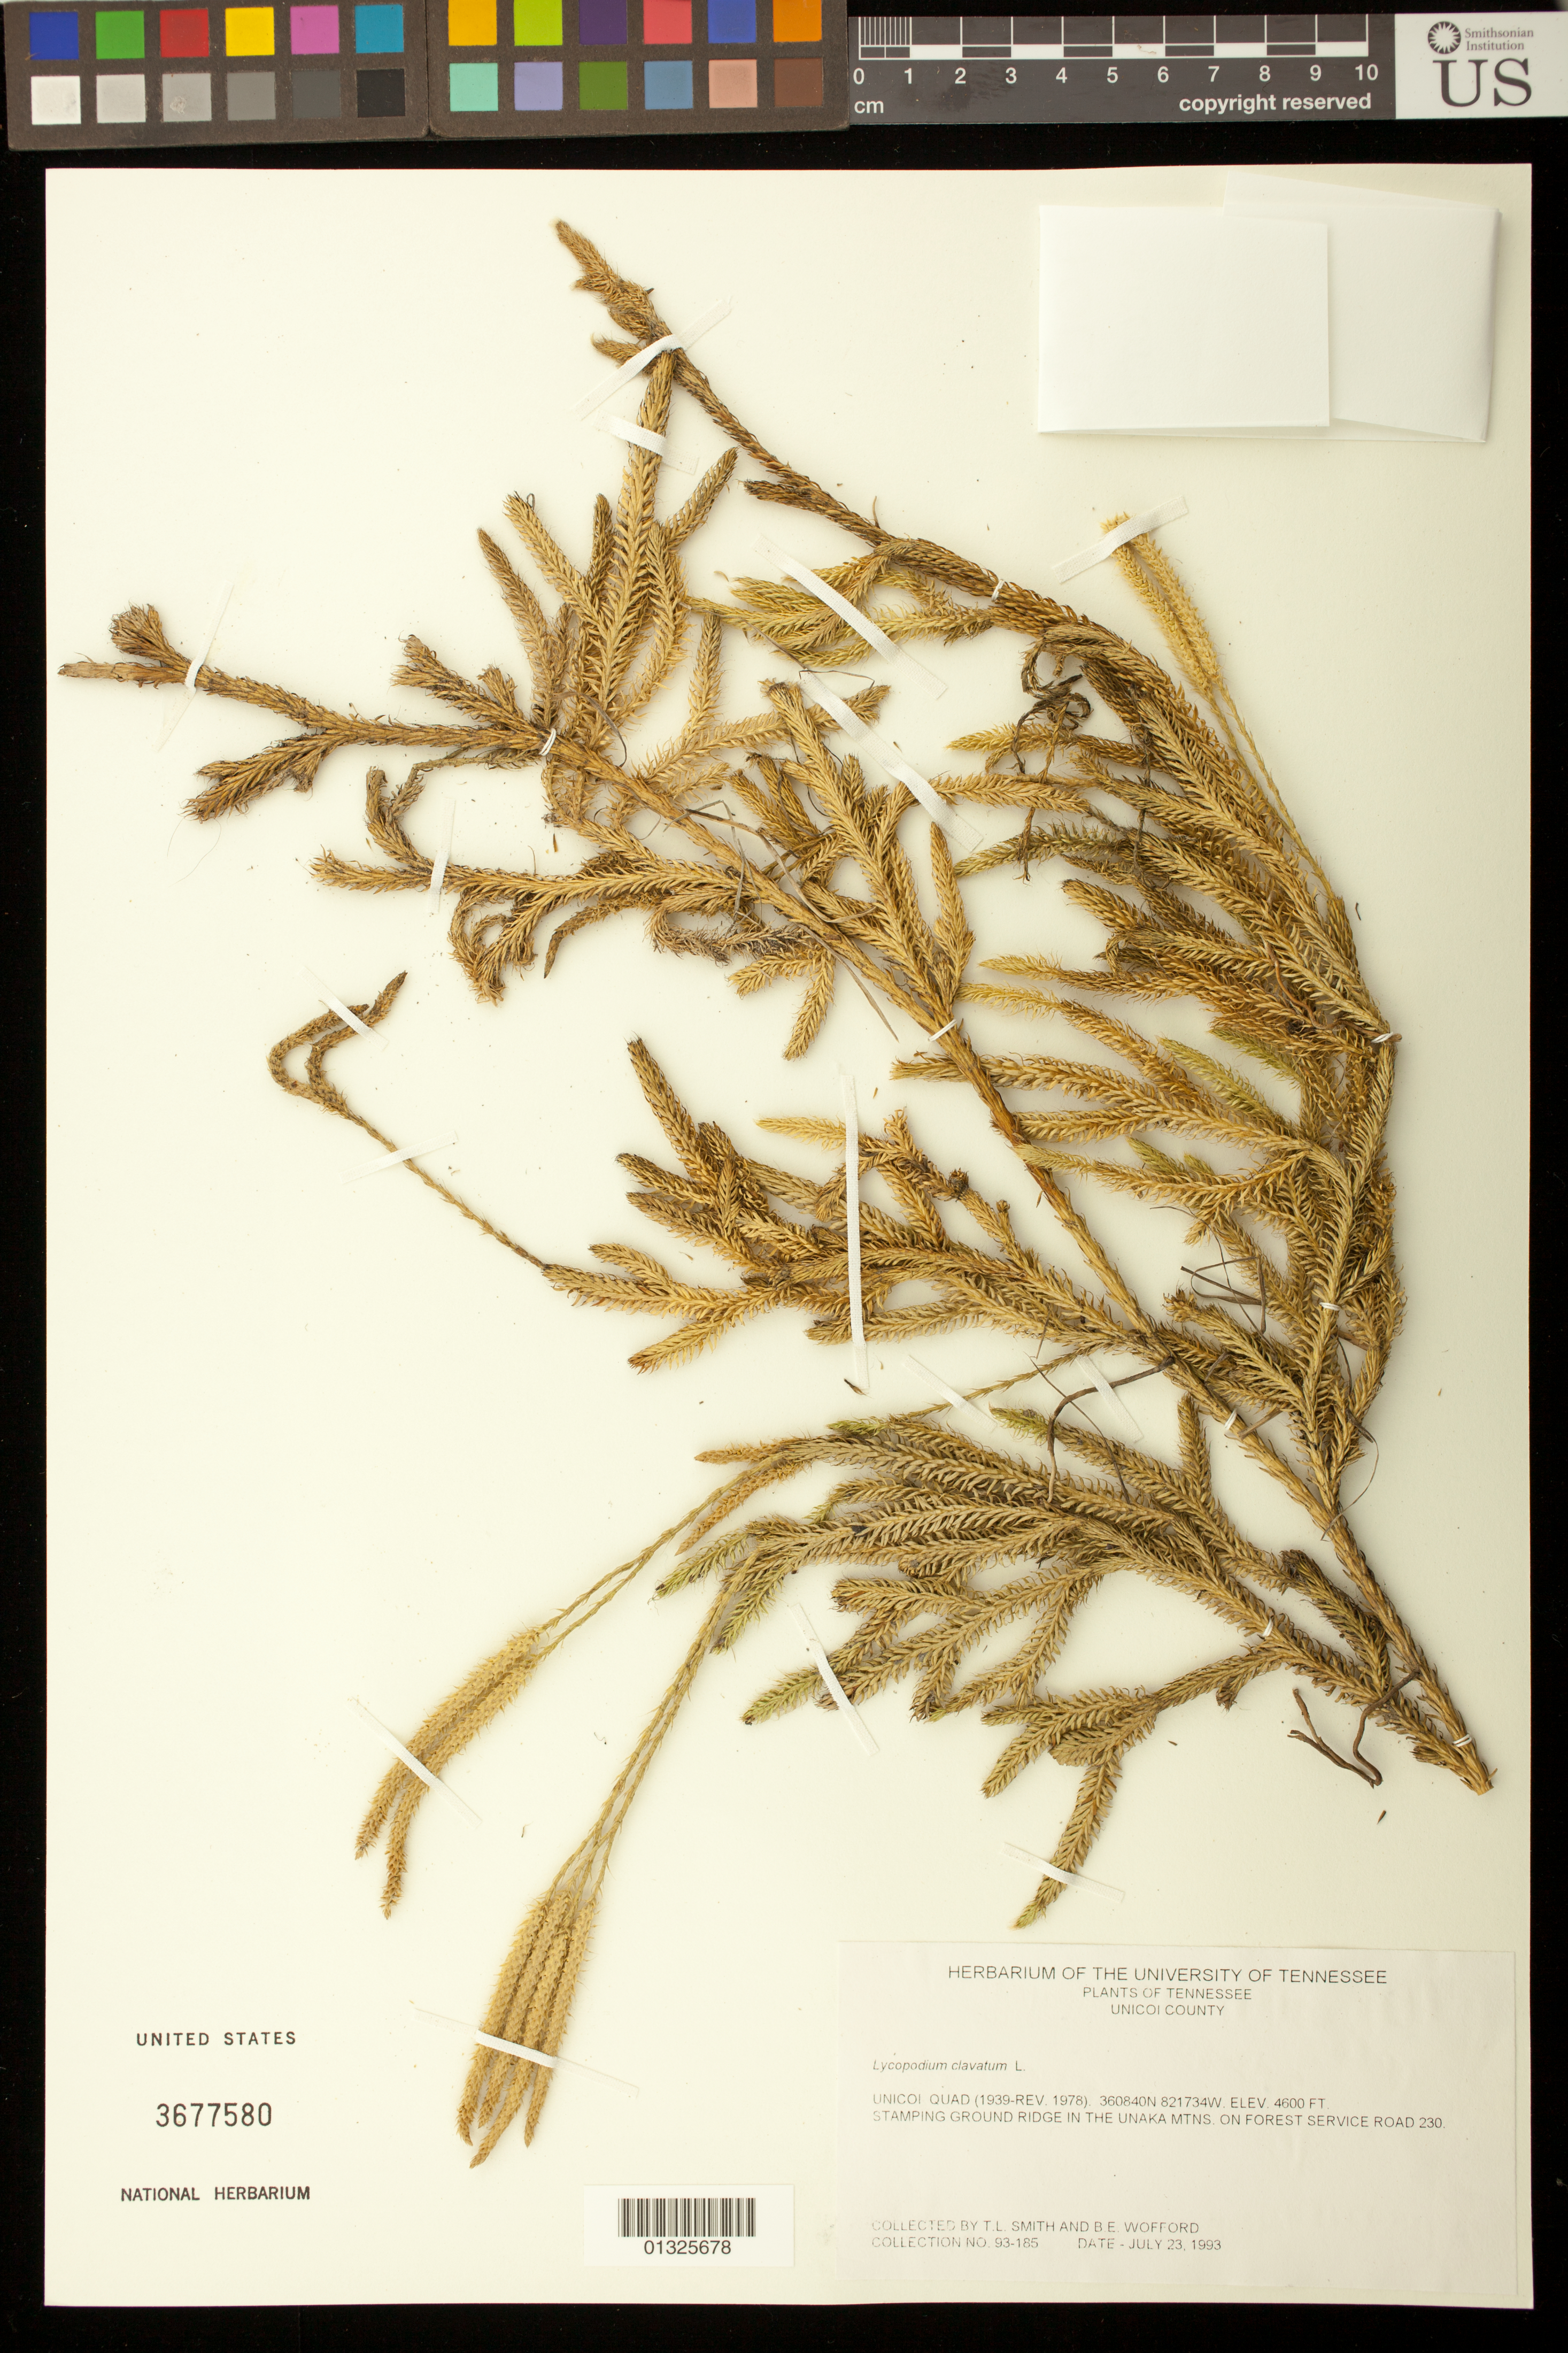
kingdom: Plantae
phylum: Tracheophyta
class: Lycopodiopsida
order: Lycopodiales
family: Lycopodiaceae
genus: Lycopodium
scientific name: Lycopodium clavatum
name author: L.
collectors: T. L. Smith & B. Wofford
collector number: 93-185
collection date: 1993-07-23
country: United States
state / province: Tennessee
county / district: Unicoi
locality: Unicoi Quad (1993-REV. 1978). Stamping ground ridge in the Unaka Mtns. on Forest Service Road 230.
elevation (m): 1402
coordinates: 360840N, 821734W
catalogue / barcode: US 3677580